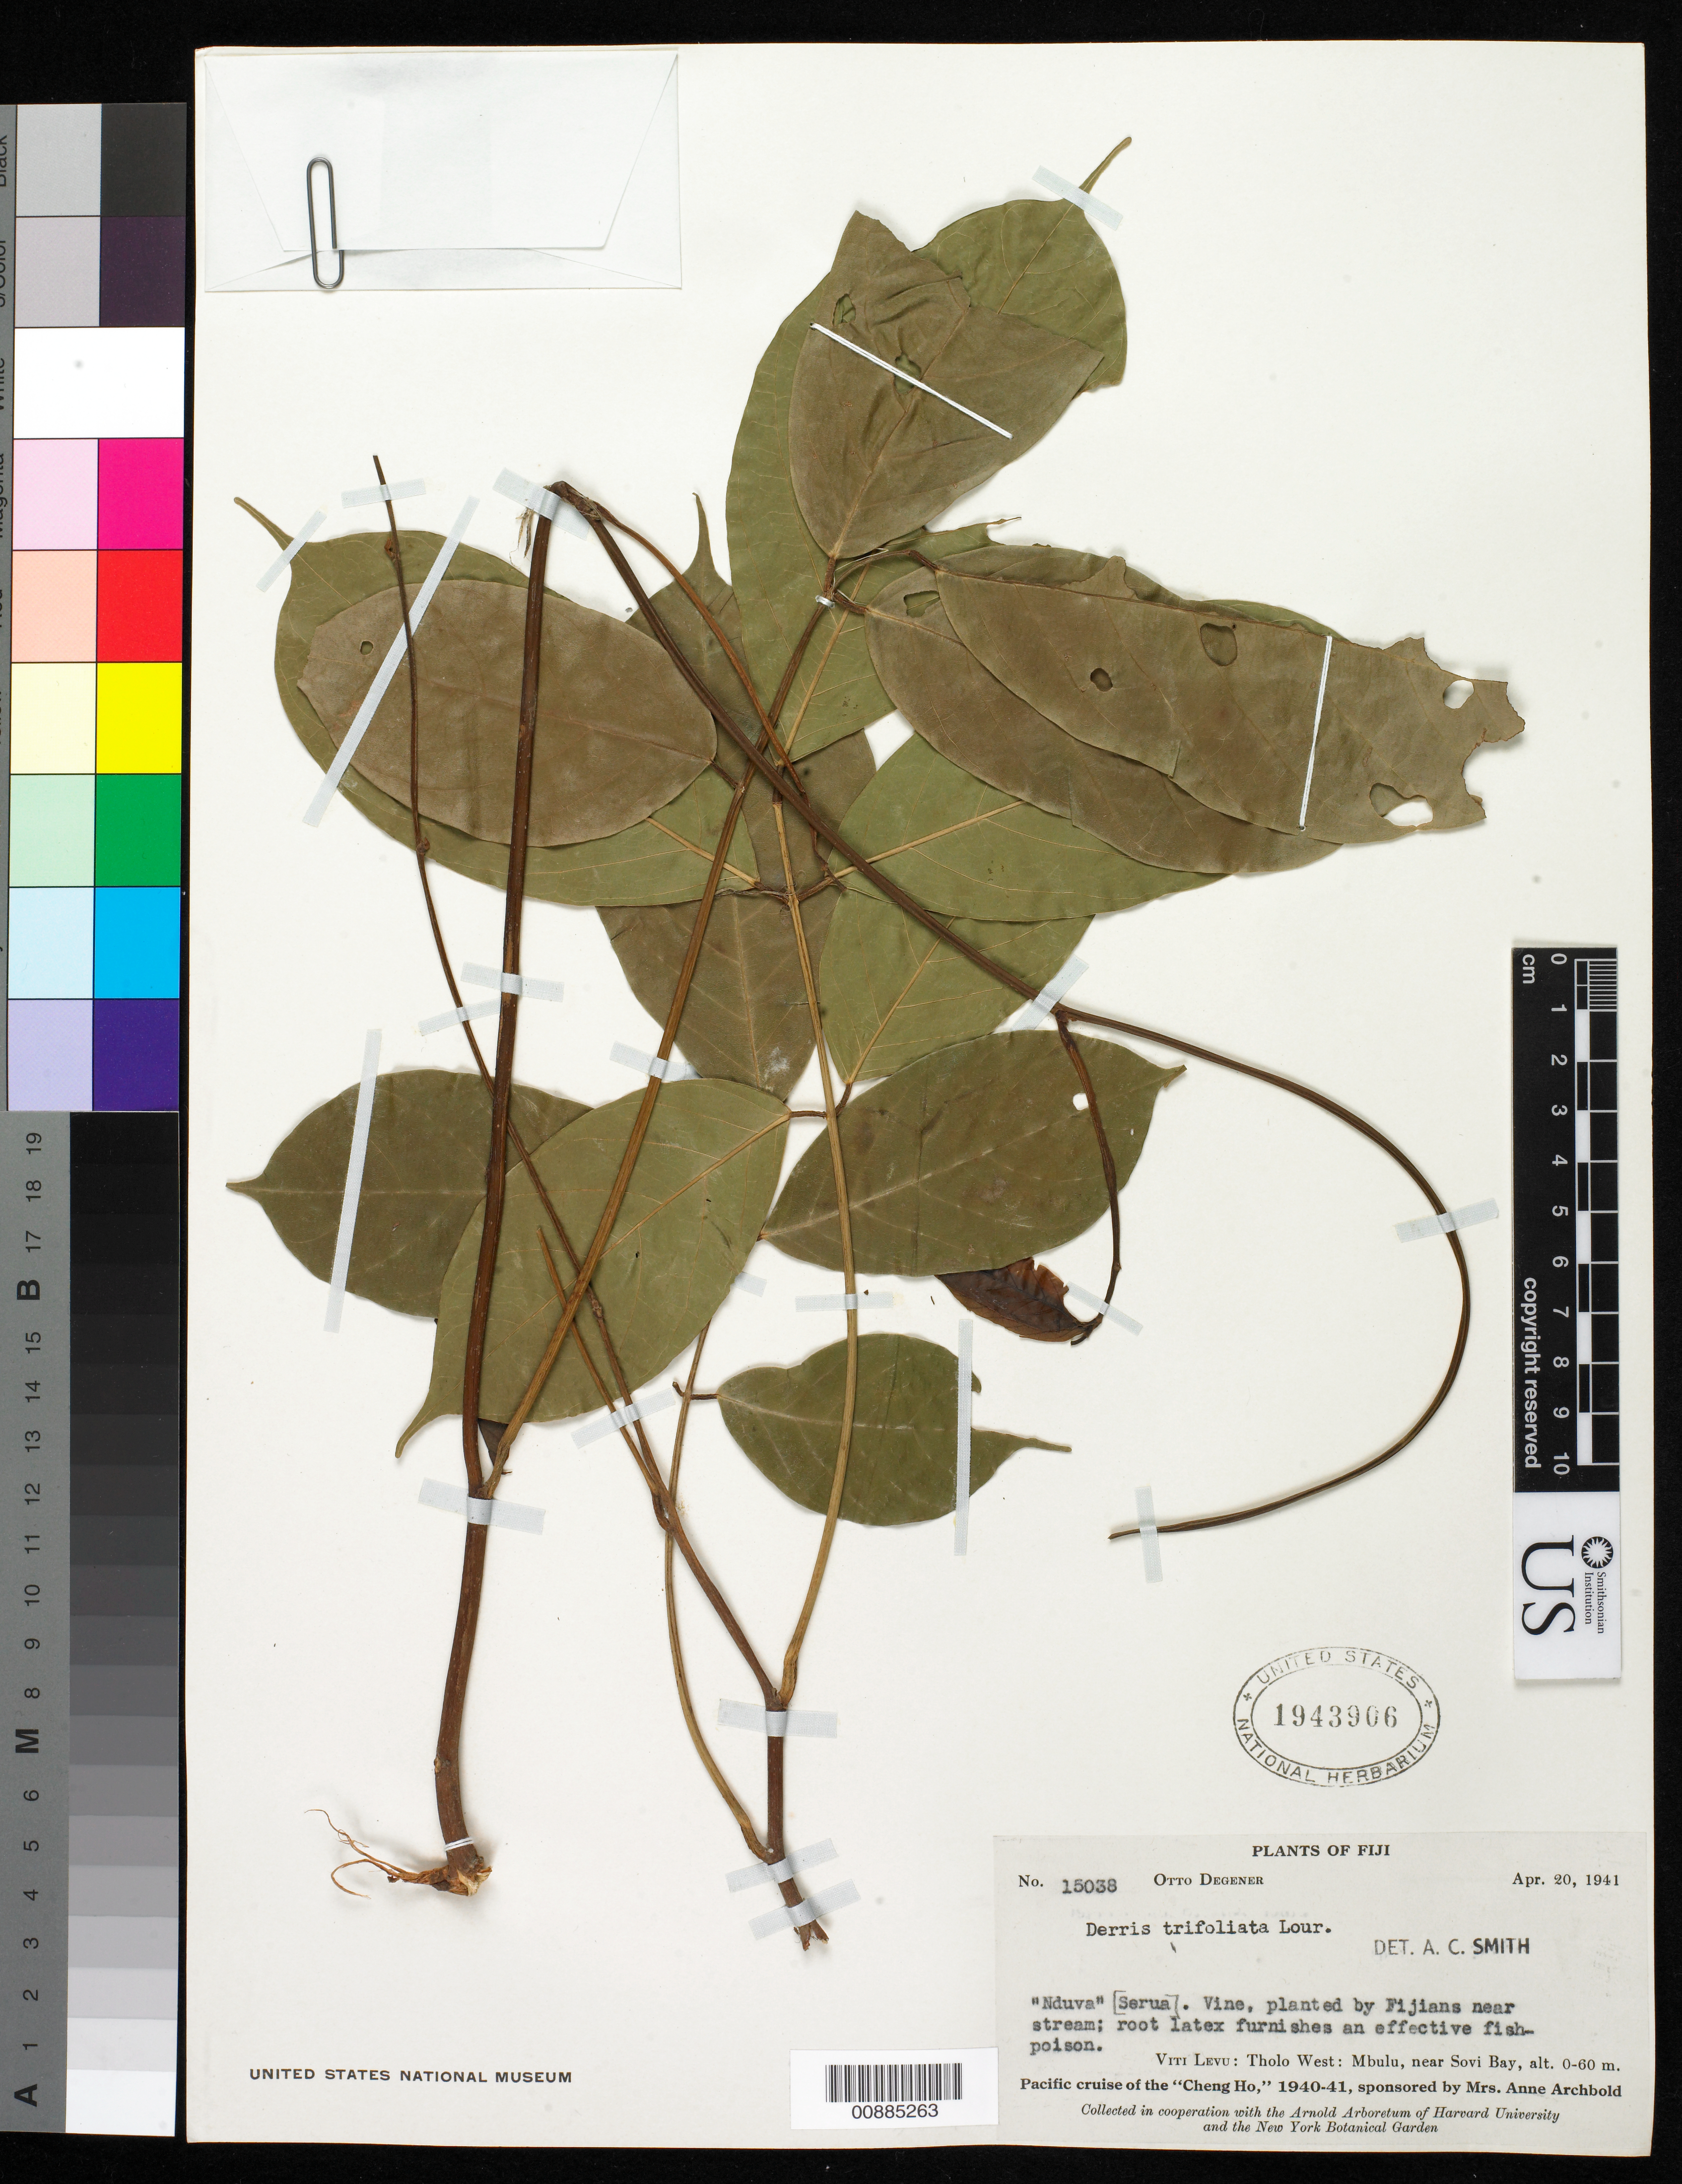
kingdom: Plantae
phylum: Tracheophyta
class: Magnoliopsida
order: Fabales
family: Fabaceae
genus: Derris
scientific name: Derris trifoliata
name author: Lour.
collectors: O. Degener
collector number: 15038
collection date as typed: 20 Apr 1941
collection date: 1941-04-20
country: Fiji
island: Viti Levu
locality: Tholo West: Mbulu, near Sovi Bay.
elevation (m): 0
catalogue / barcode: US 1943906